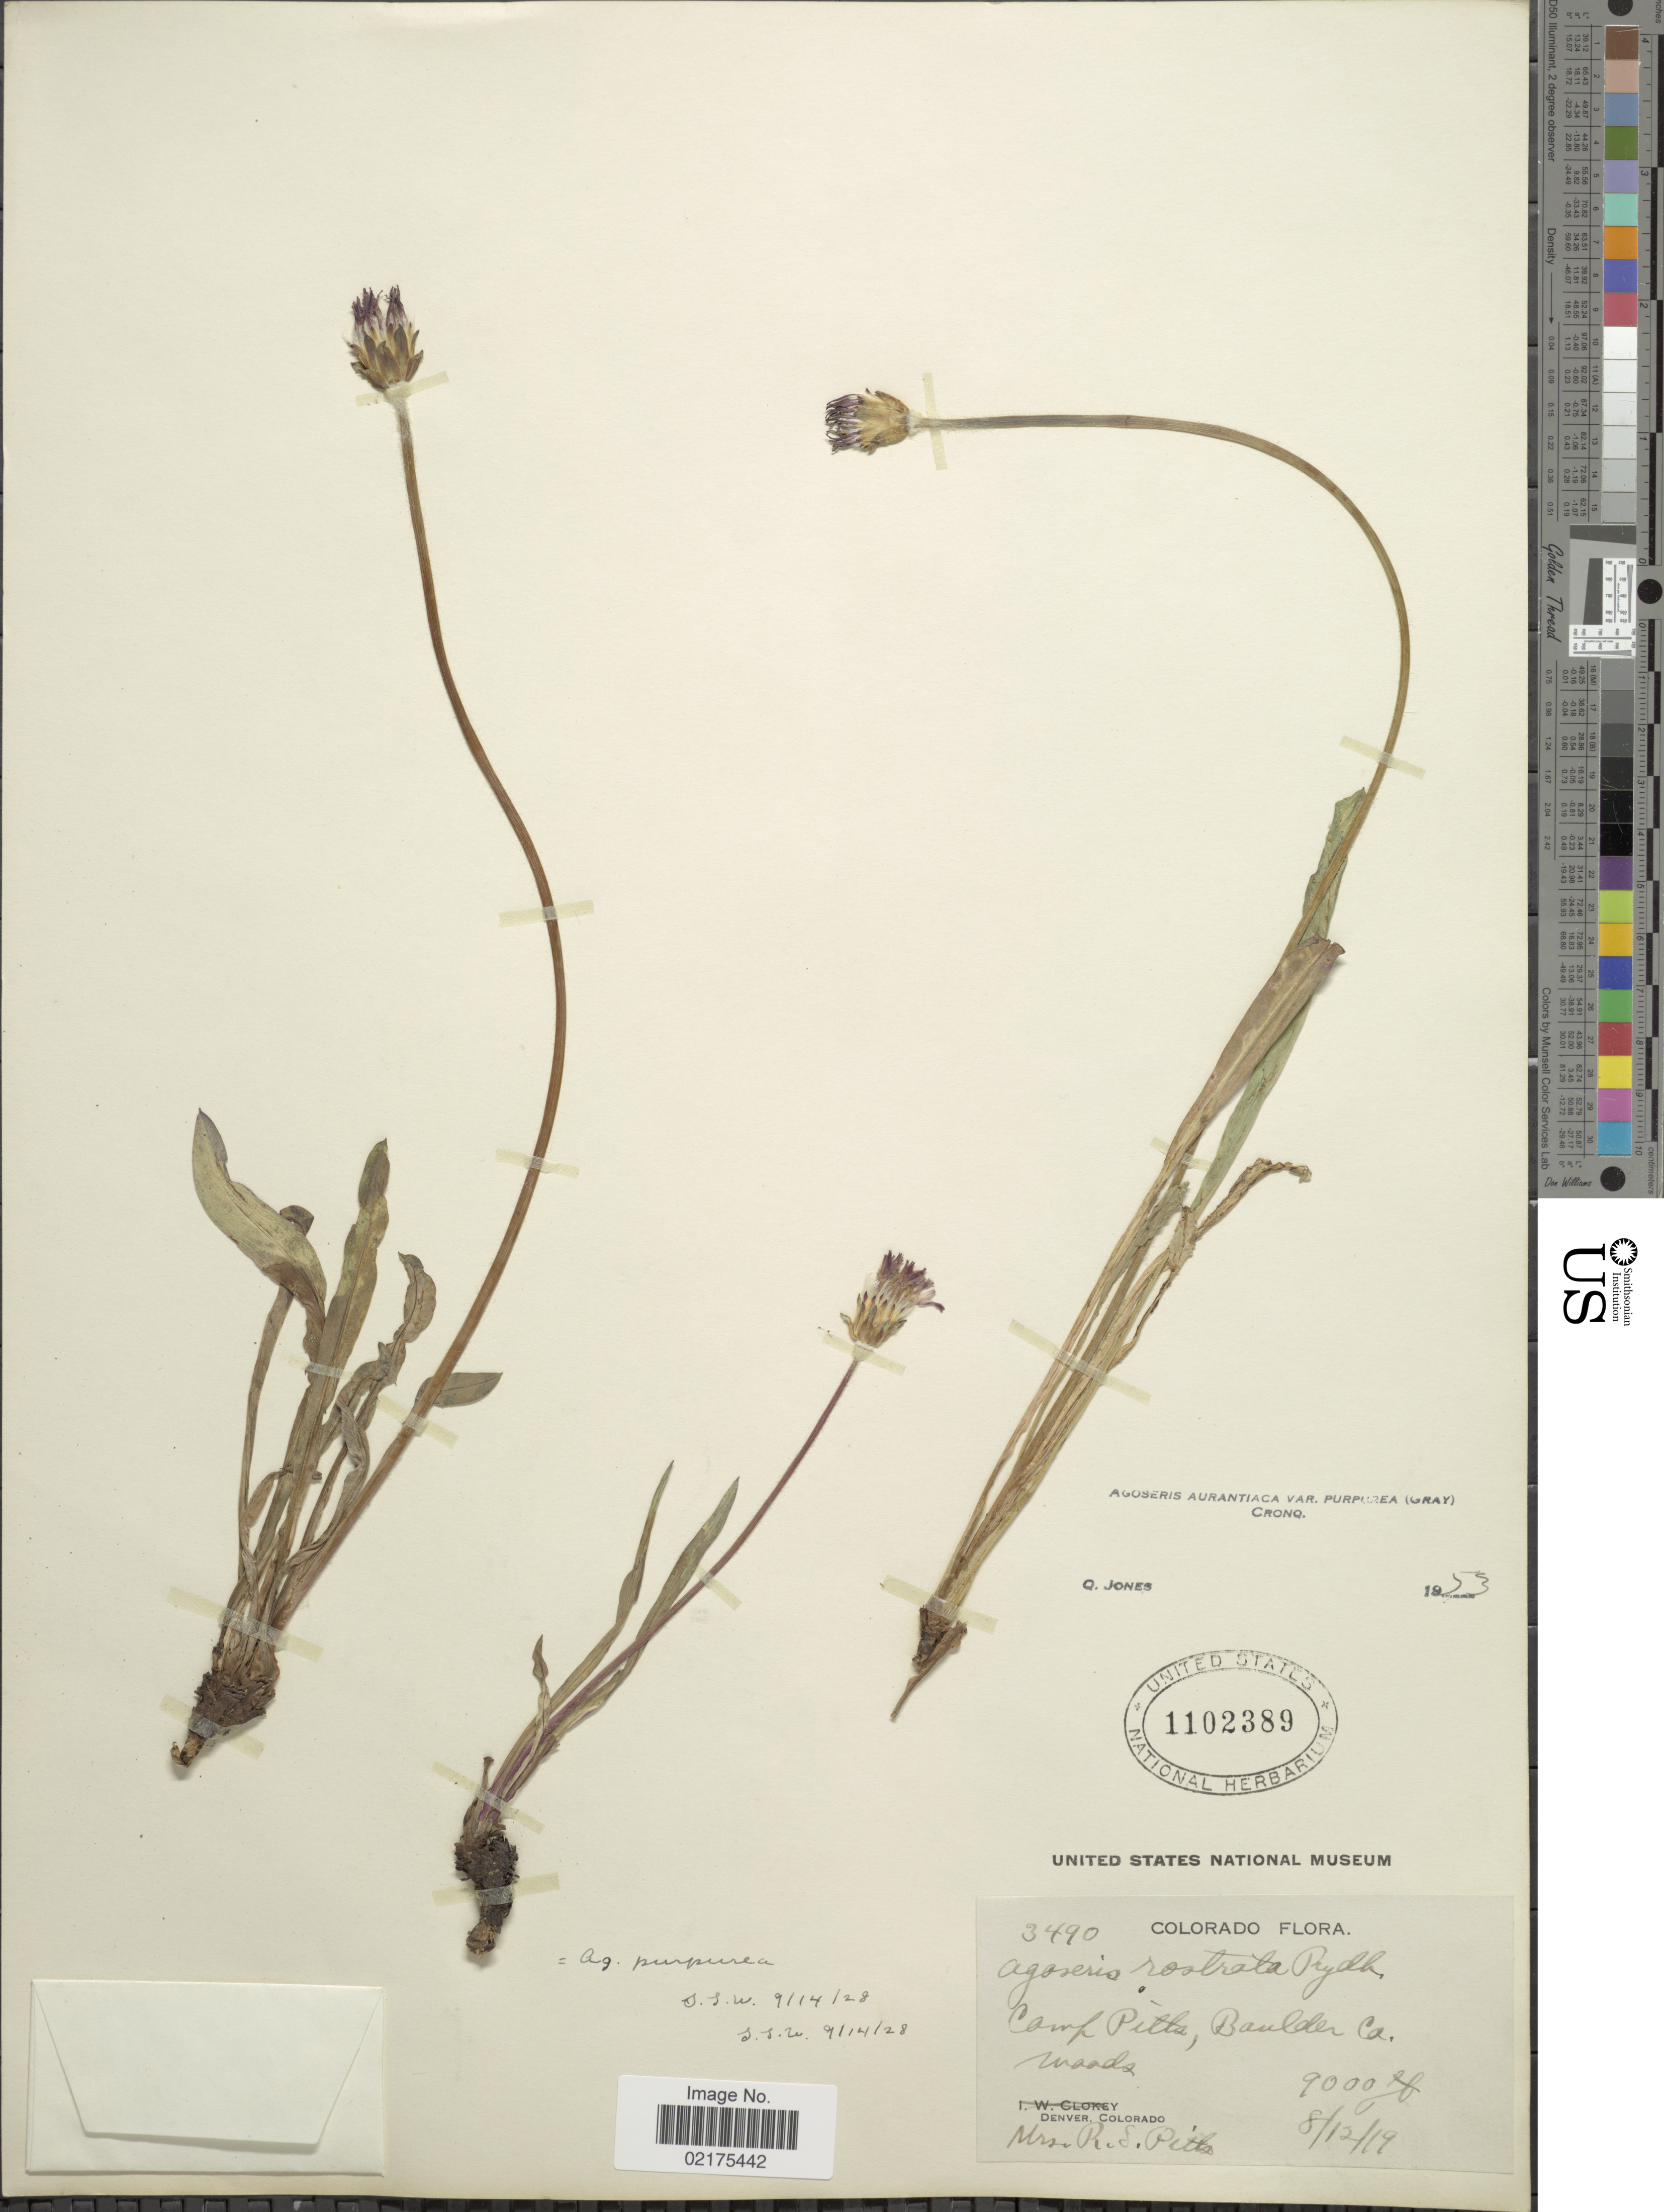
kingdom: Plantae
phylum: Tracheophyta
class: Magnoliopsida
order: Asterales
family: Asteraceae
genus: Agoseris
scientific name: Agoseris aurantiaca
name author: (Hook.) Greene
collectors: R. Pitts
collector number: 3490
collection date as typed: Transcribed d/m/y: 12/8/19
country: United States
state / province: Colorado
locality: Camp Pitts, Baulder Co. woods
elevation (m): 2743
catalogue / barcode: US 1102389